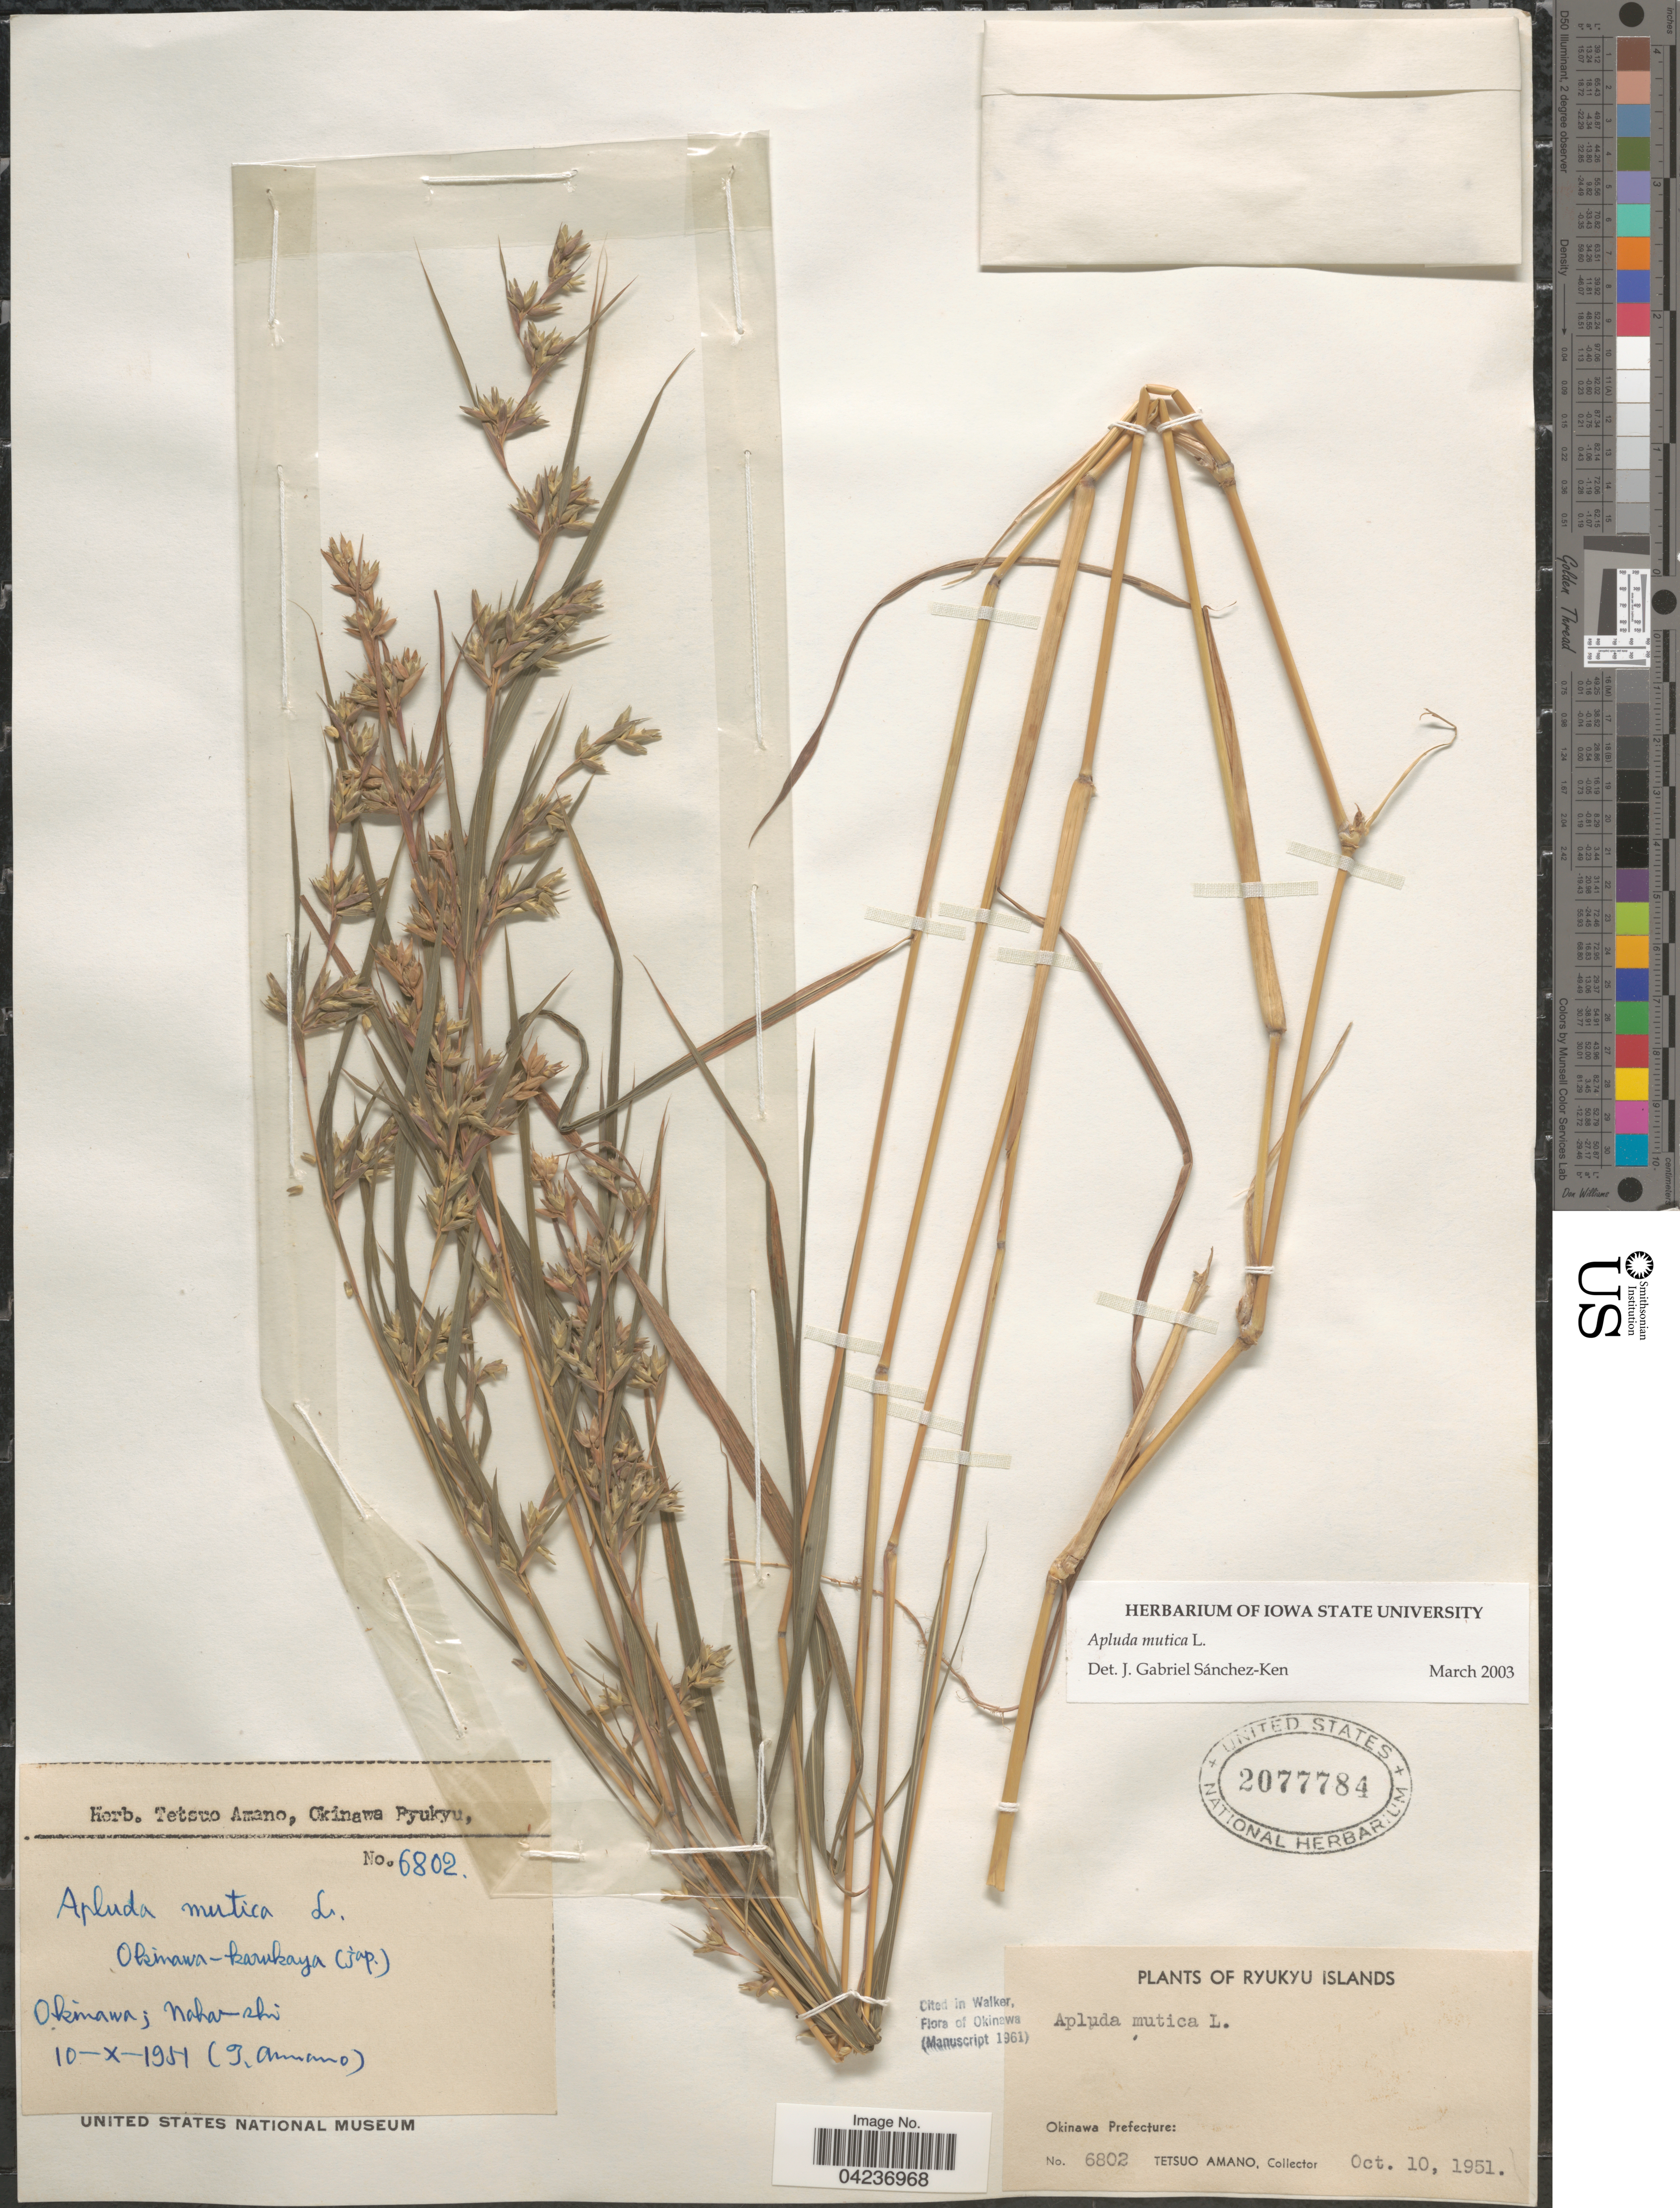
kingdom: Plantae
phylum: Tracheophyta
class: Liliopsida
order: Poales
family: Poaceae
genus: Apluda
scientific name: Apluda mutica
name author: L.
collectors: T. Amano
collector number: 6802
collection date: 1951-10-10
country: Japan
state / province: Okinawa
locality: Naha-shi. Ryukyu Islands. Okinawa Prefecture.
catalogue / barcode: US 2077784